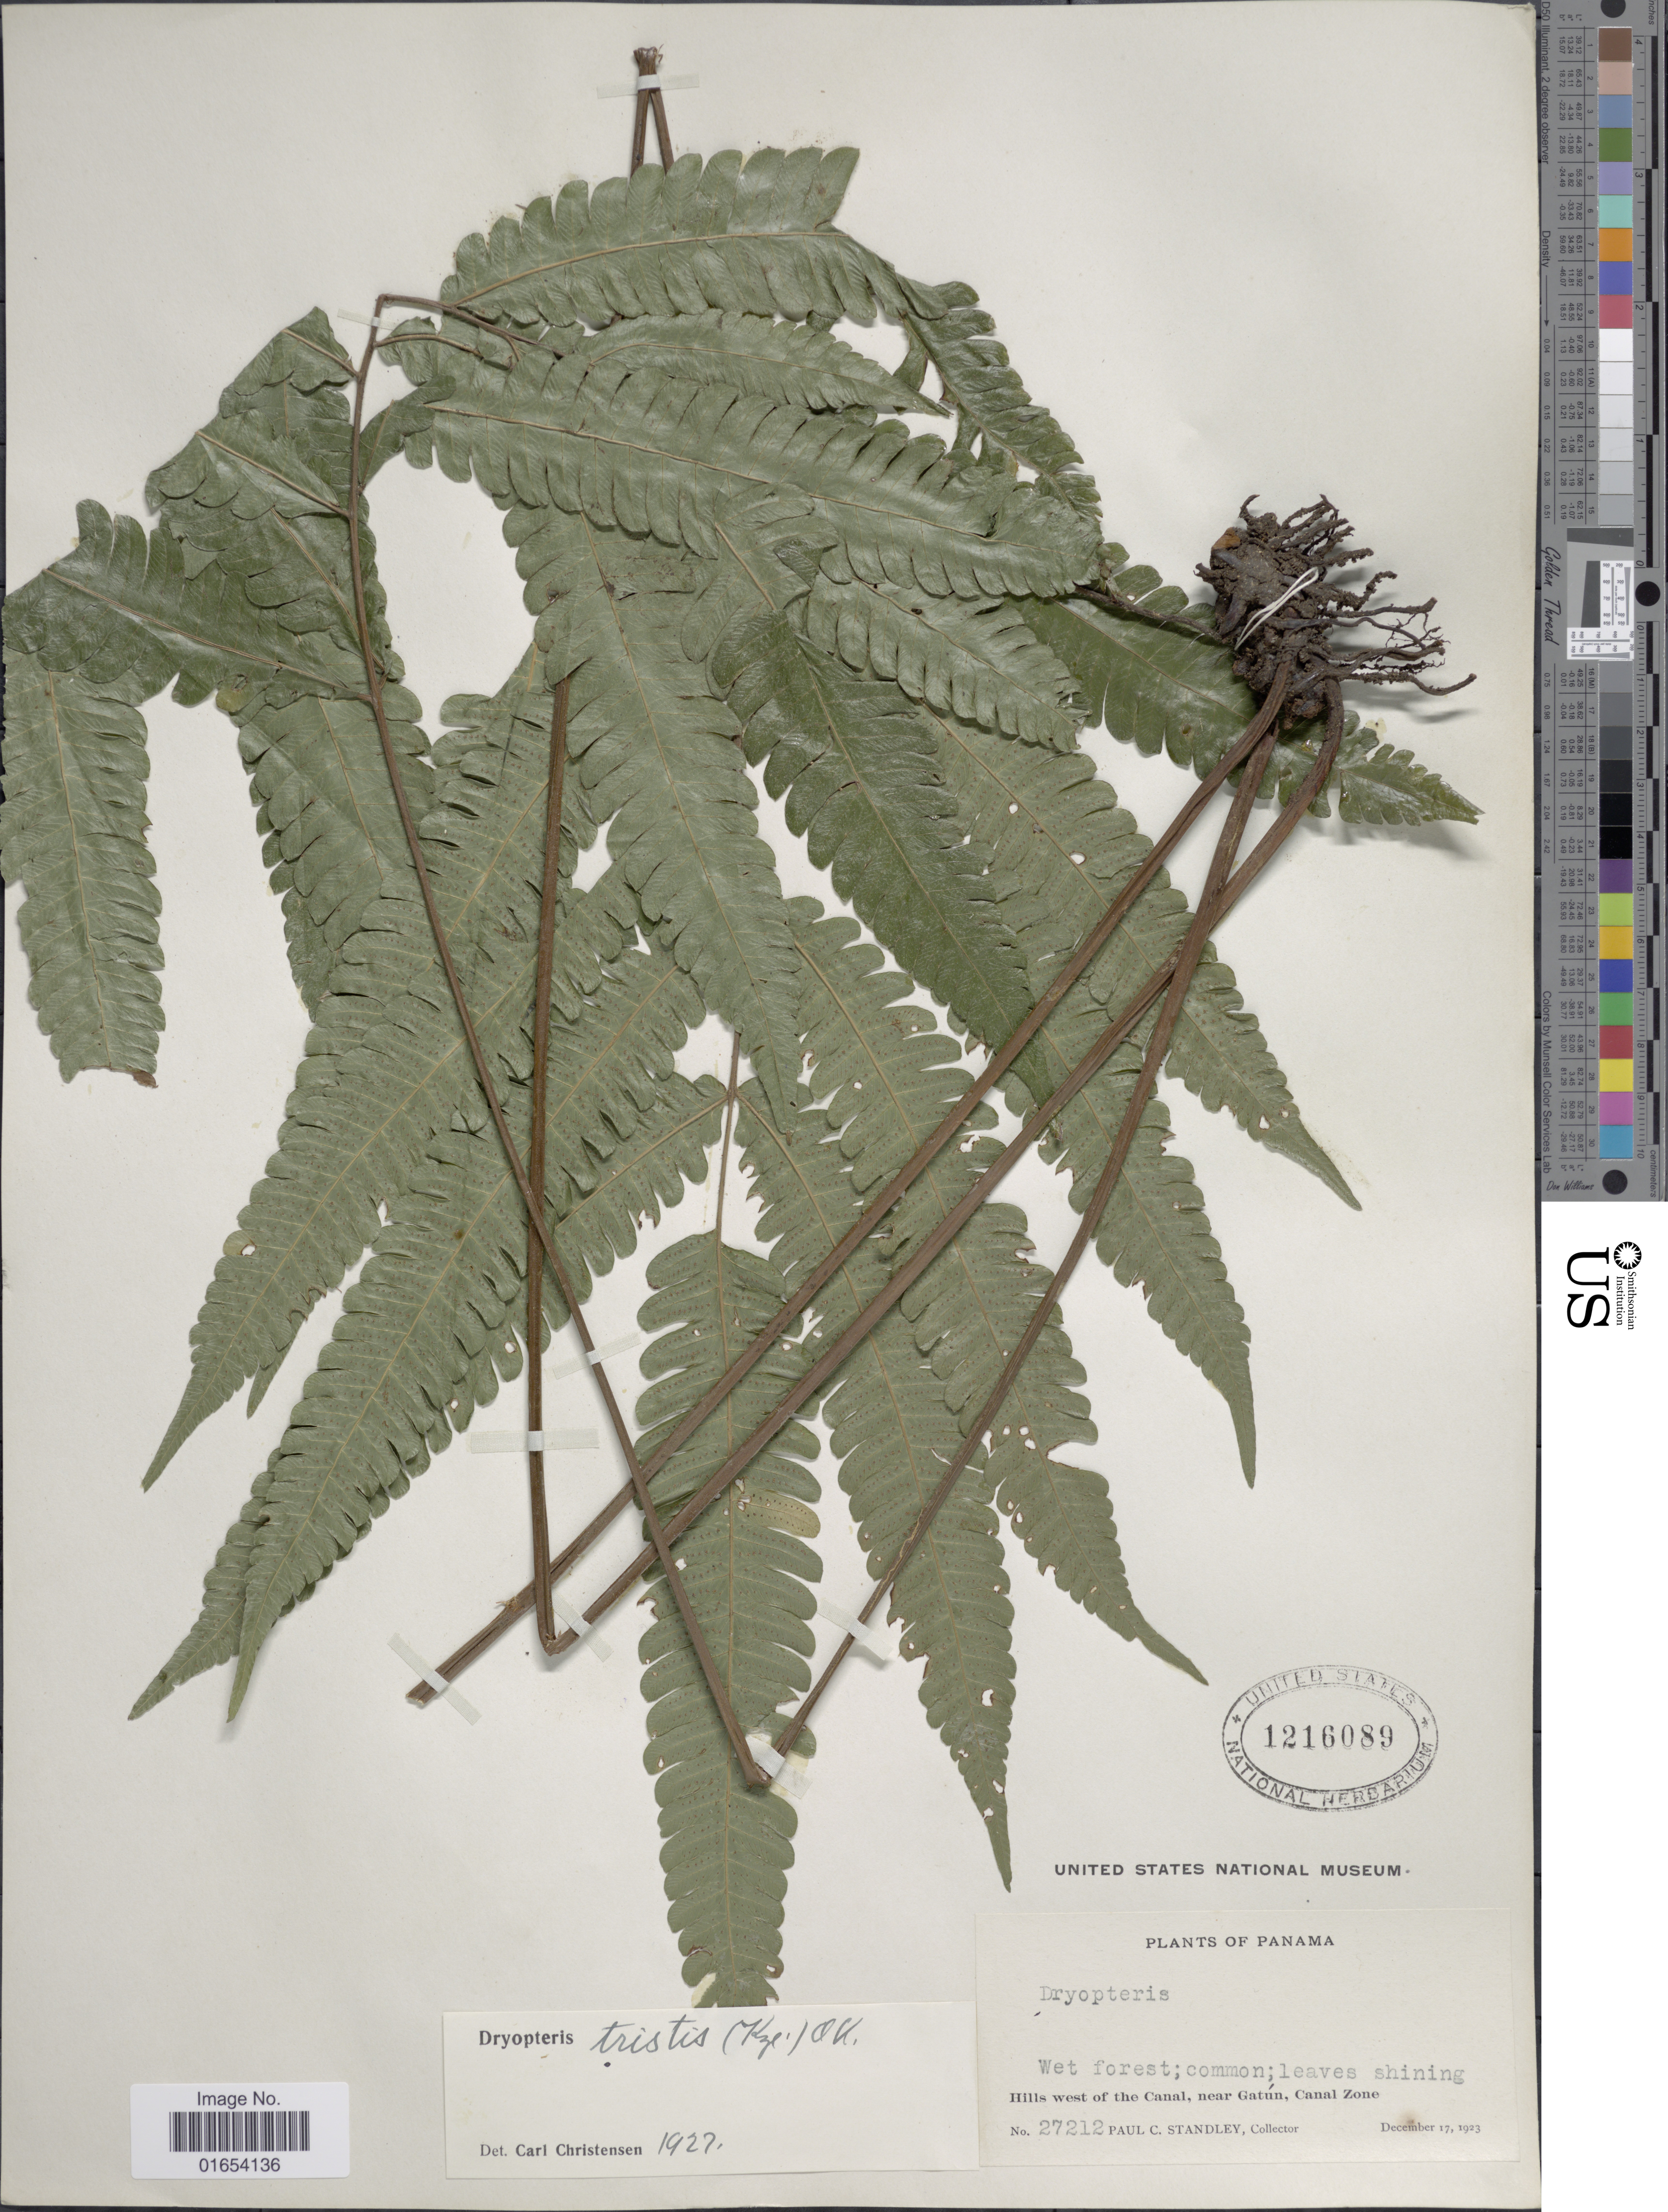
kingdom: Plantae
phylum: Tracheophyta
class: Polypodiopsida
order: Polypodiales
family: Thelypteridaceae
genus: Goniopteris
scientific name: Goniopteris nicaraguensis (C. Chr.) comb. nov., ined 2015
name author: (C. Chr.)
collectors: P. C. Standley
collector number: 27212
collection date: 1923-12-17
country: Panama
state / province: Colón / Panamá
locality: Hills west of the Canal, near Gatun, Canal Zone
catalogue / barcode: US 1216089